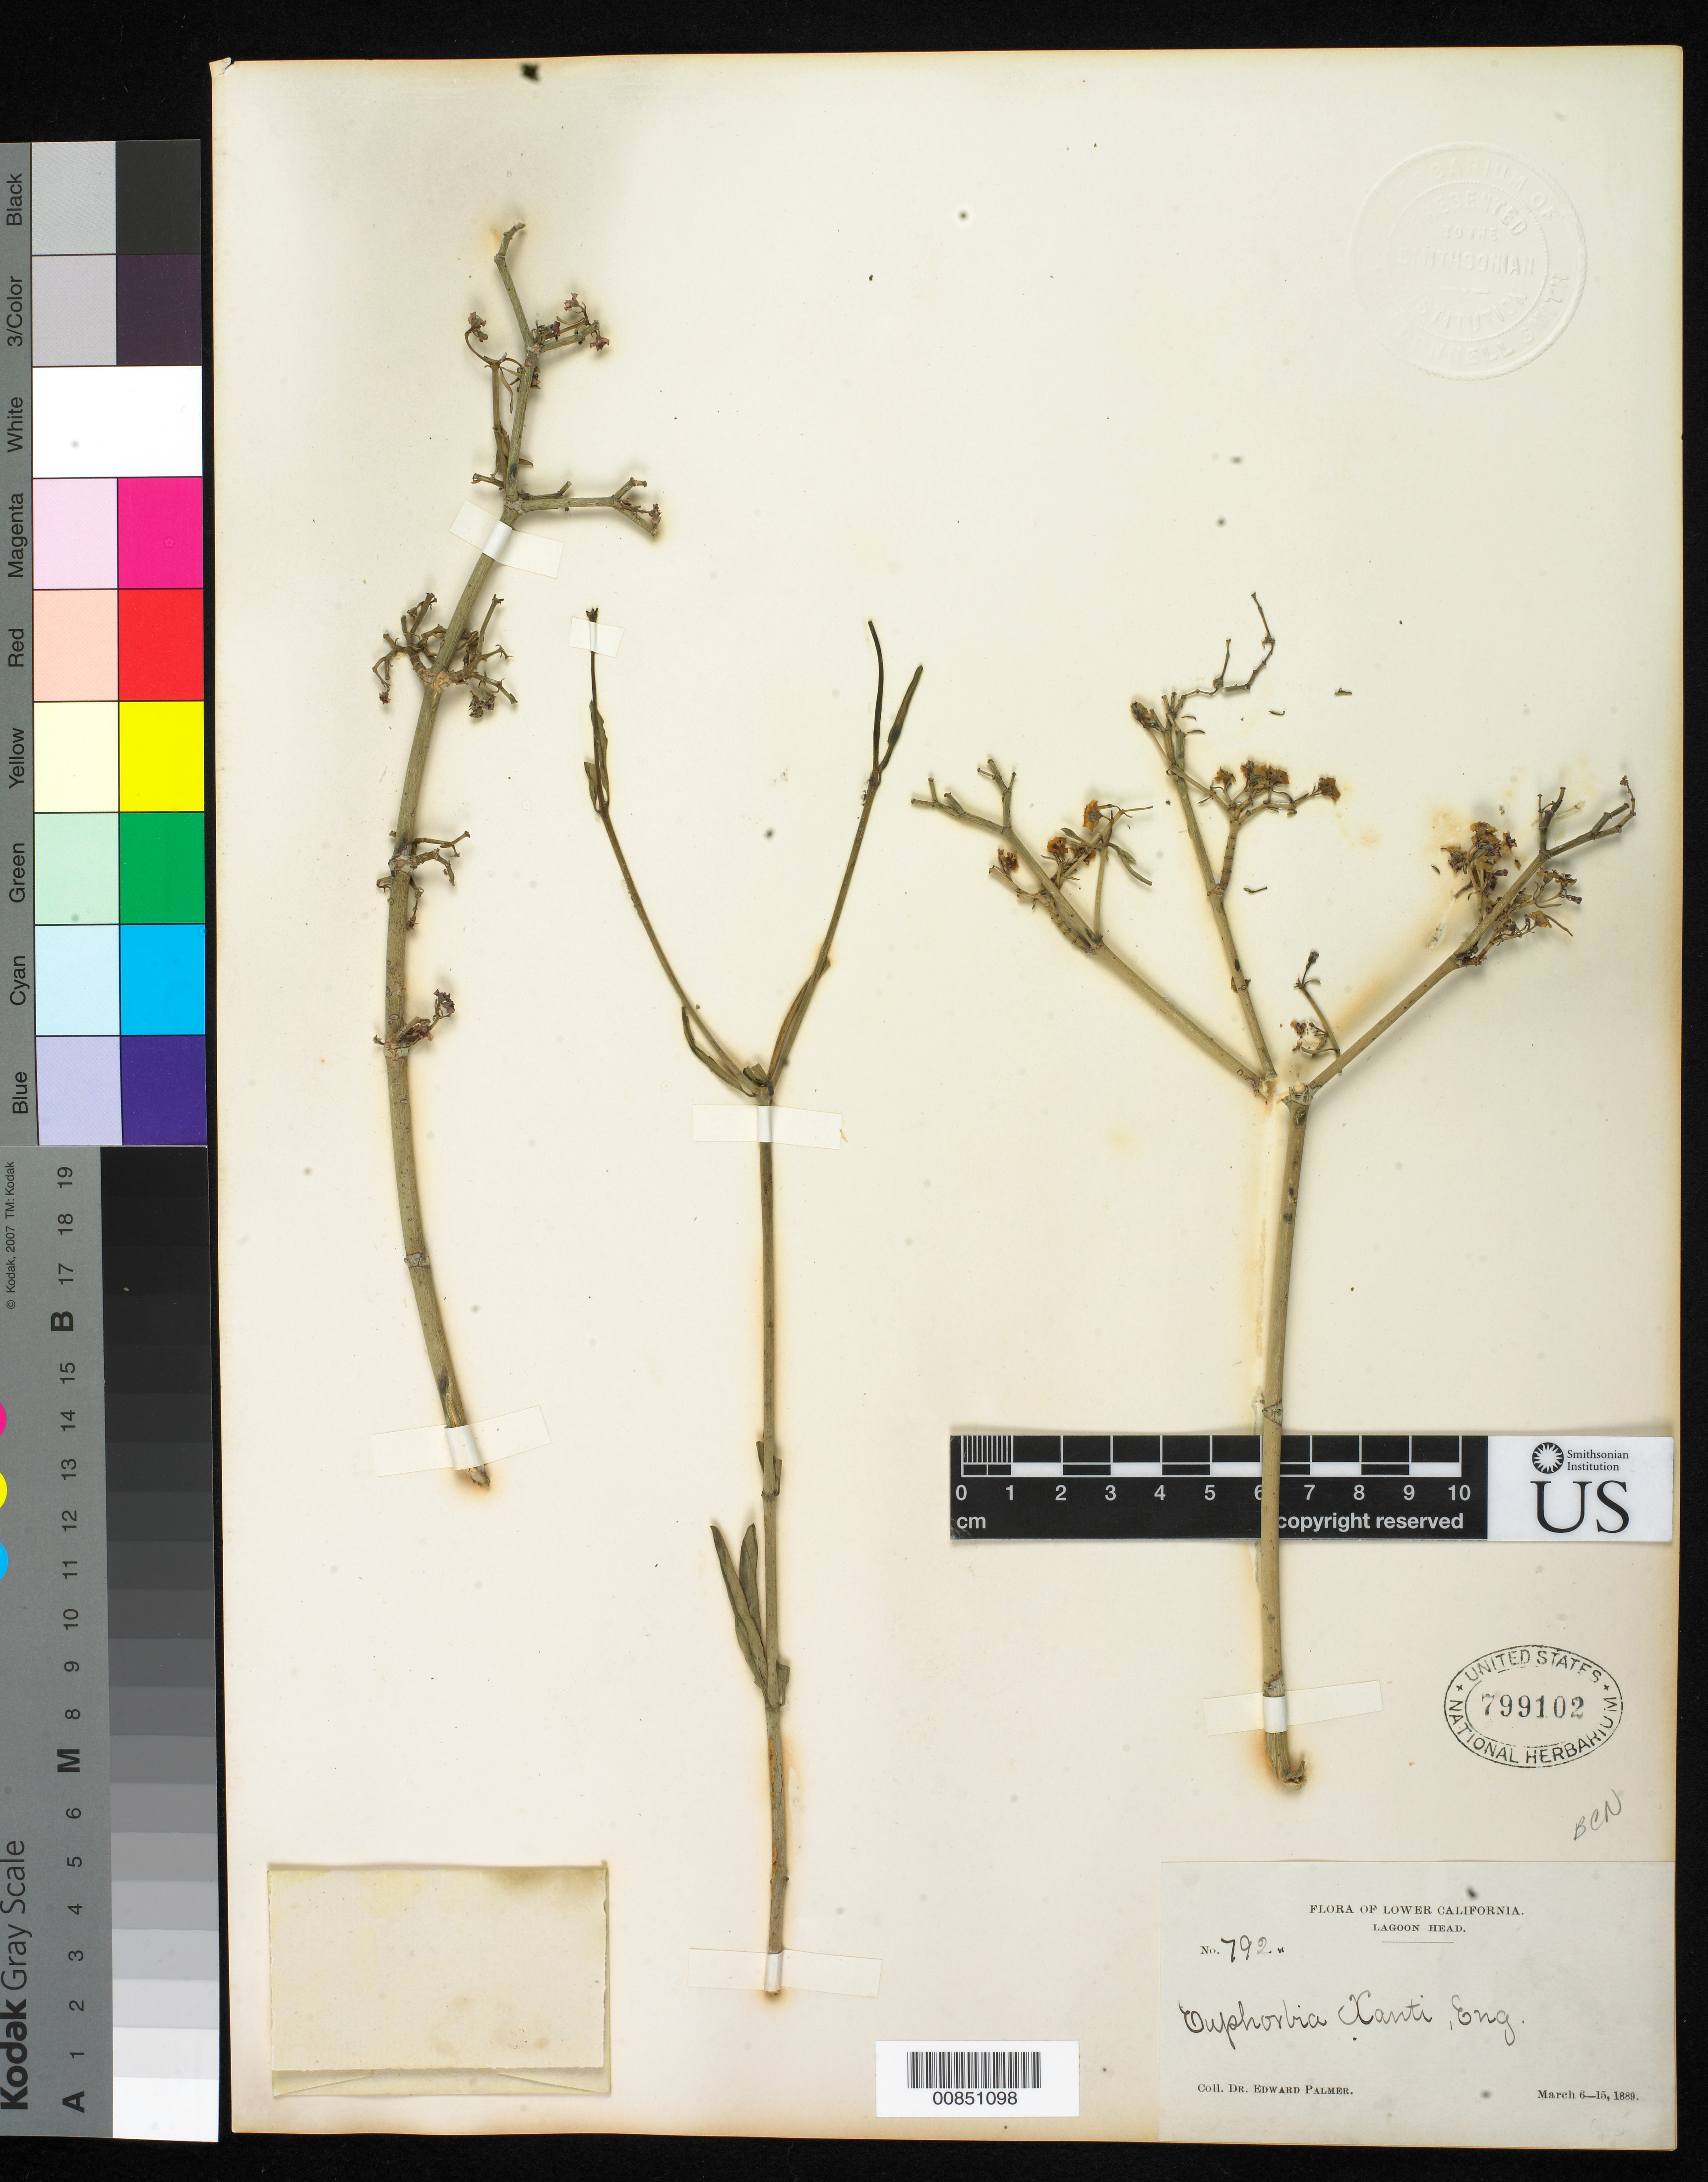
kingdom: Plantae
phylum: Tracheophyta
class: Magnoliopsida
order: Malpighiales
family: Euphorbiaceae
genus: Euphorbia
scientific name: Euphorbia xanti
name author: Engelm. ex Boiss.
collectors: E. Palmer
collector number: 792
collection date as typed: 06 Mar 1889 to 15 Mar 1889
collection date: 1889-03-06/1889-03-15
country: Mexico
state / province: Baja California Norte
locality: Lower California, Lagoon Head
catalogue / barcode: US 799102